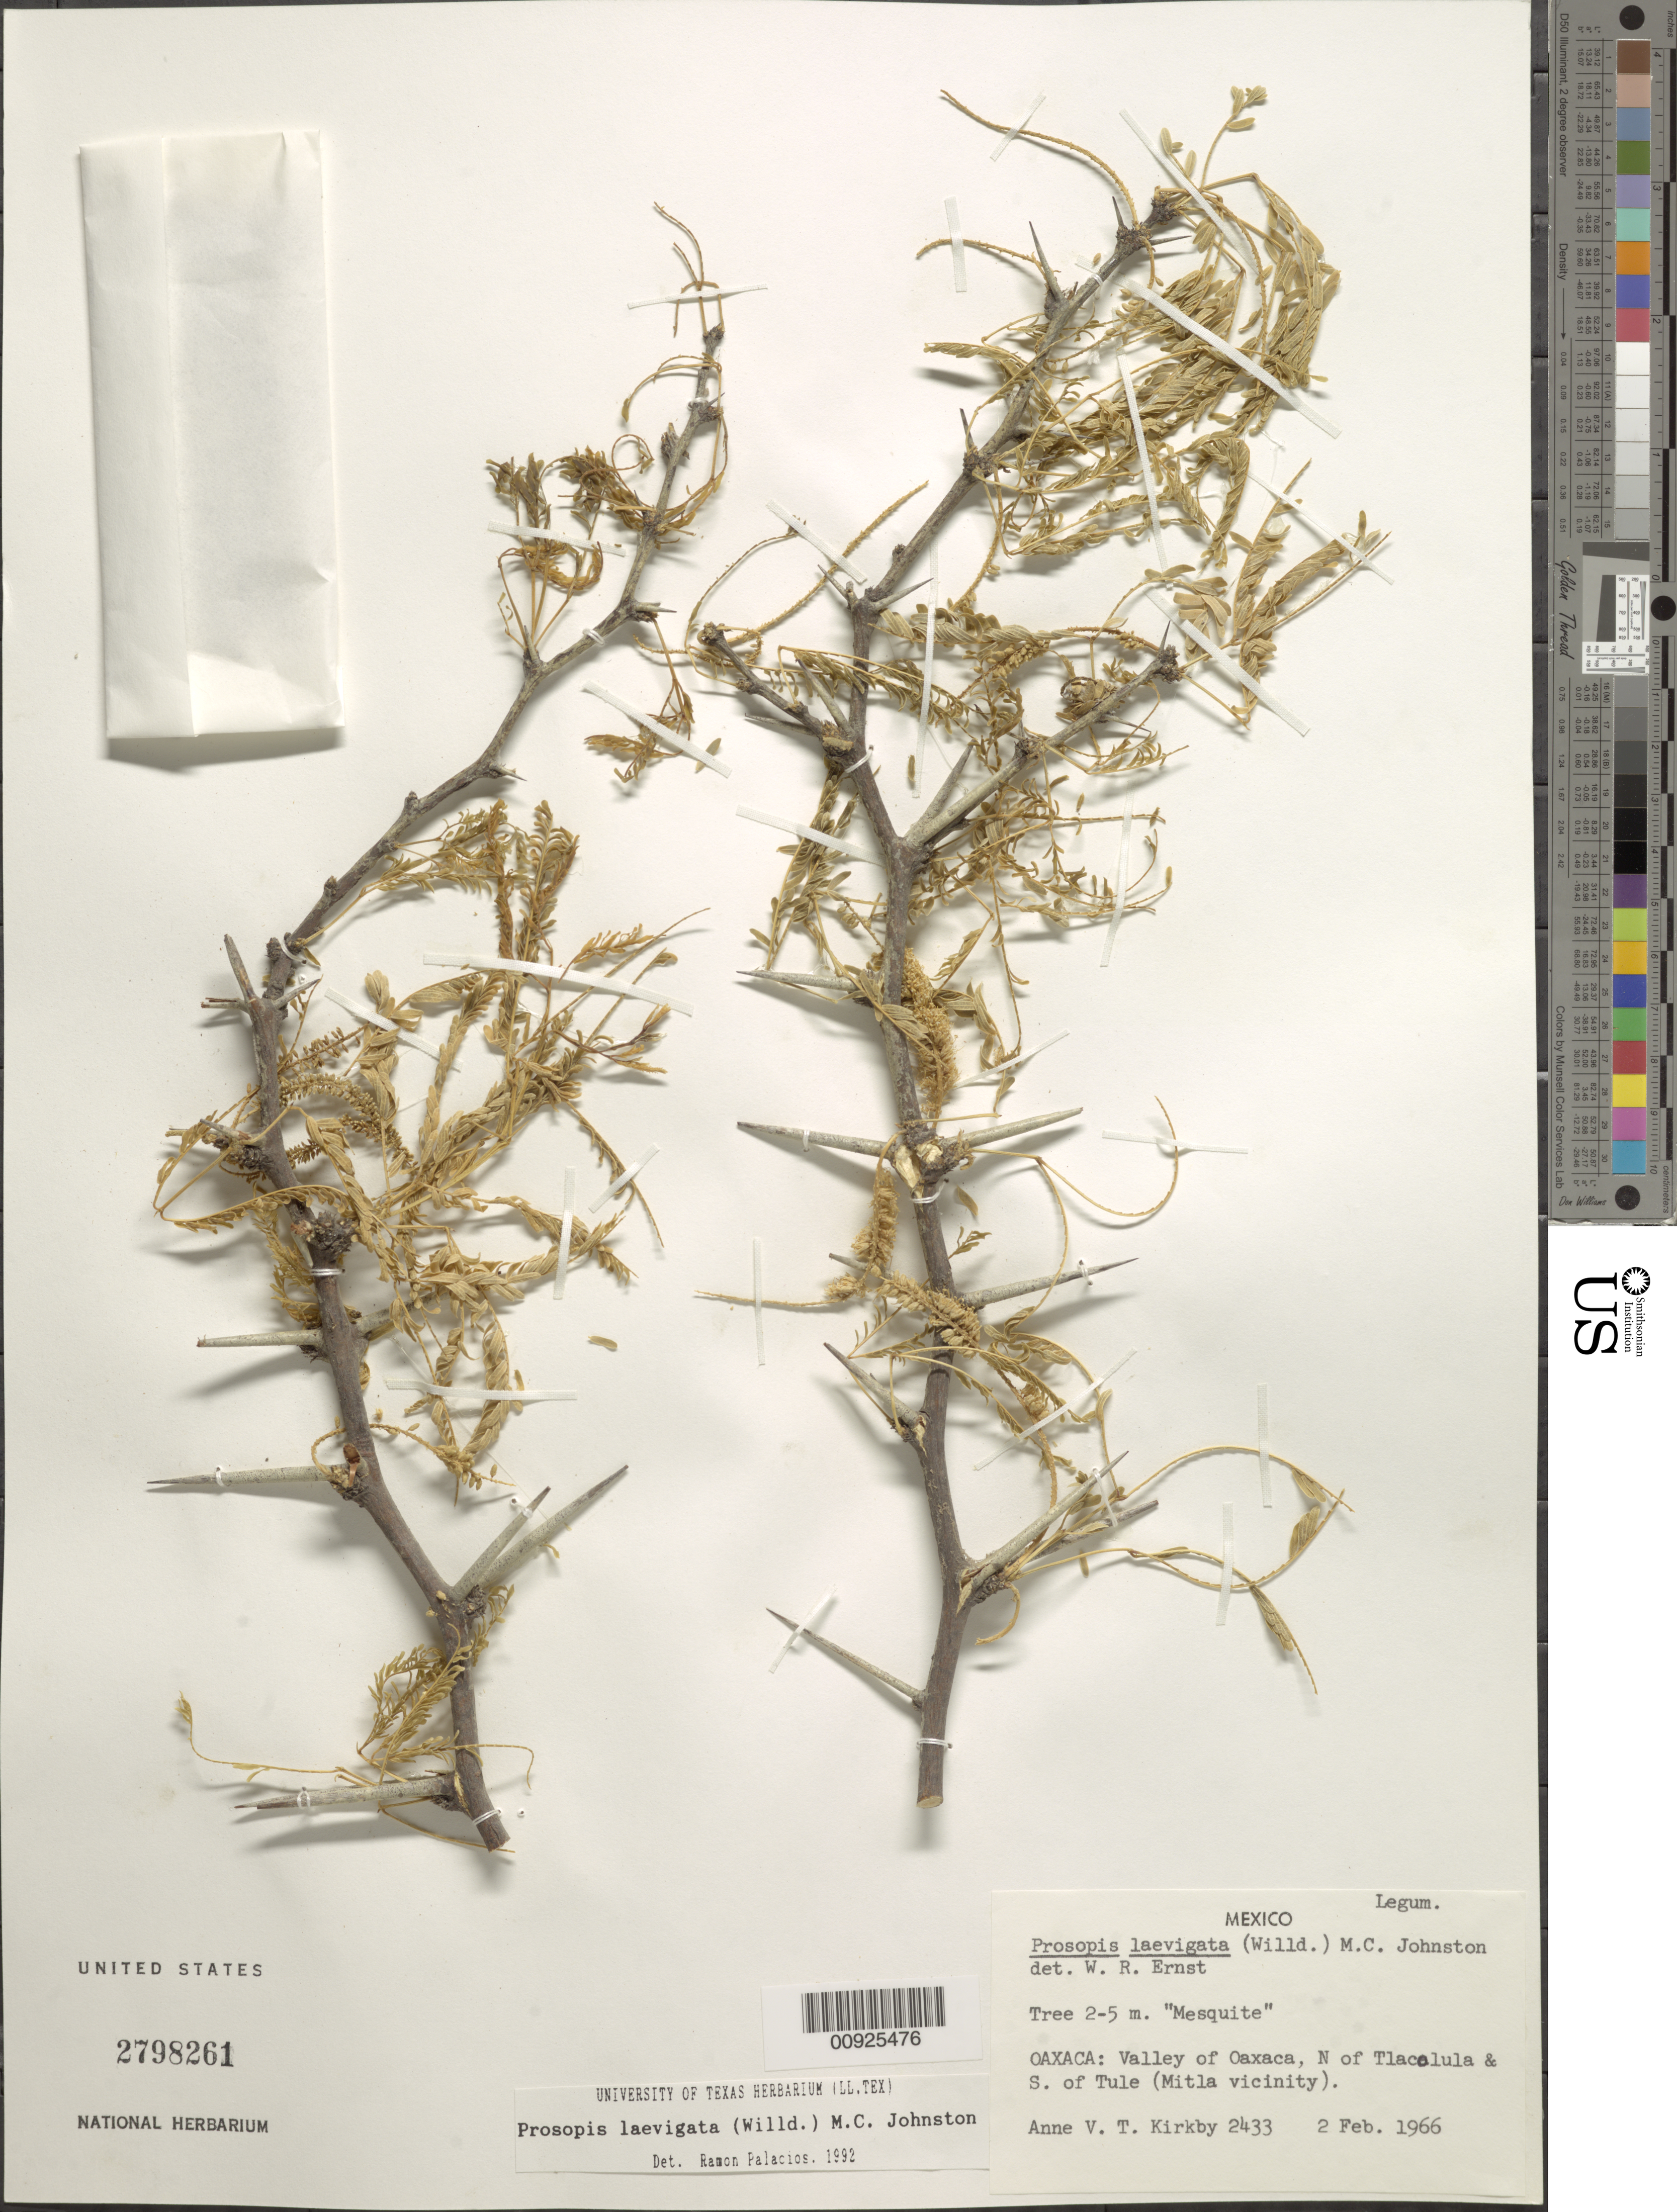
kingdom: Plantae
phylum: Tracheophyta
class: Magnoliopsida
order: Fabales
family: Fabaceae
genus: Neltuma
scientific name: Neltuma laevigata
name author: (Humb. & Bonpl. ex Willd.) Britton & Rose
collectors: A. Kirkby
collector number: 2433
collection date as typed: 02 Feb 1966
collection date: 1966-02-02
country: Mexico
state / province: Oaxaca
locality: Oaxaca: Valley of Oaxaca, N of Tlacolula & S of Tule (Mitla vicinity).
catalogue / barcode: US 2798261